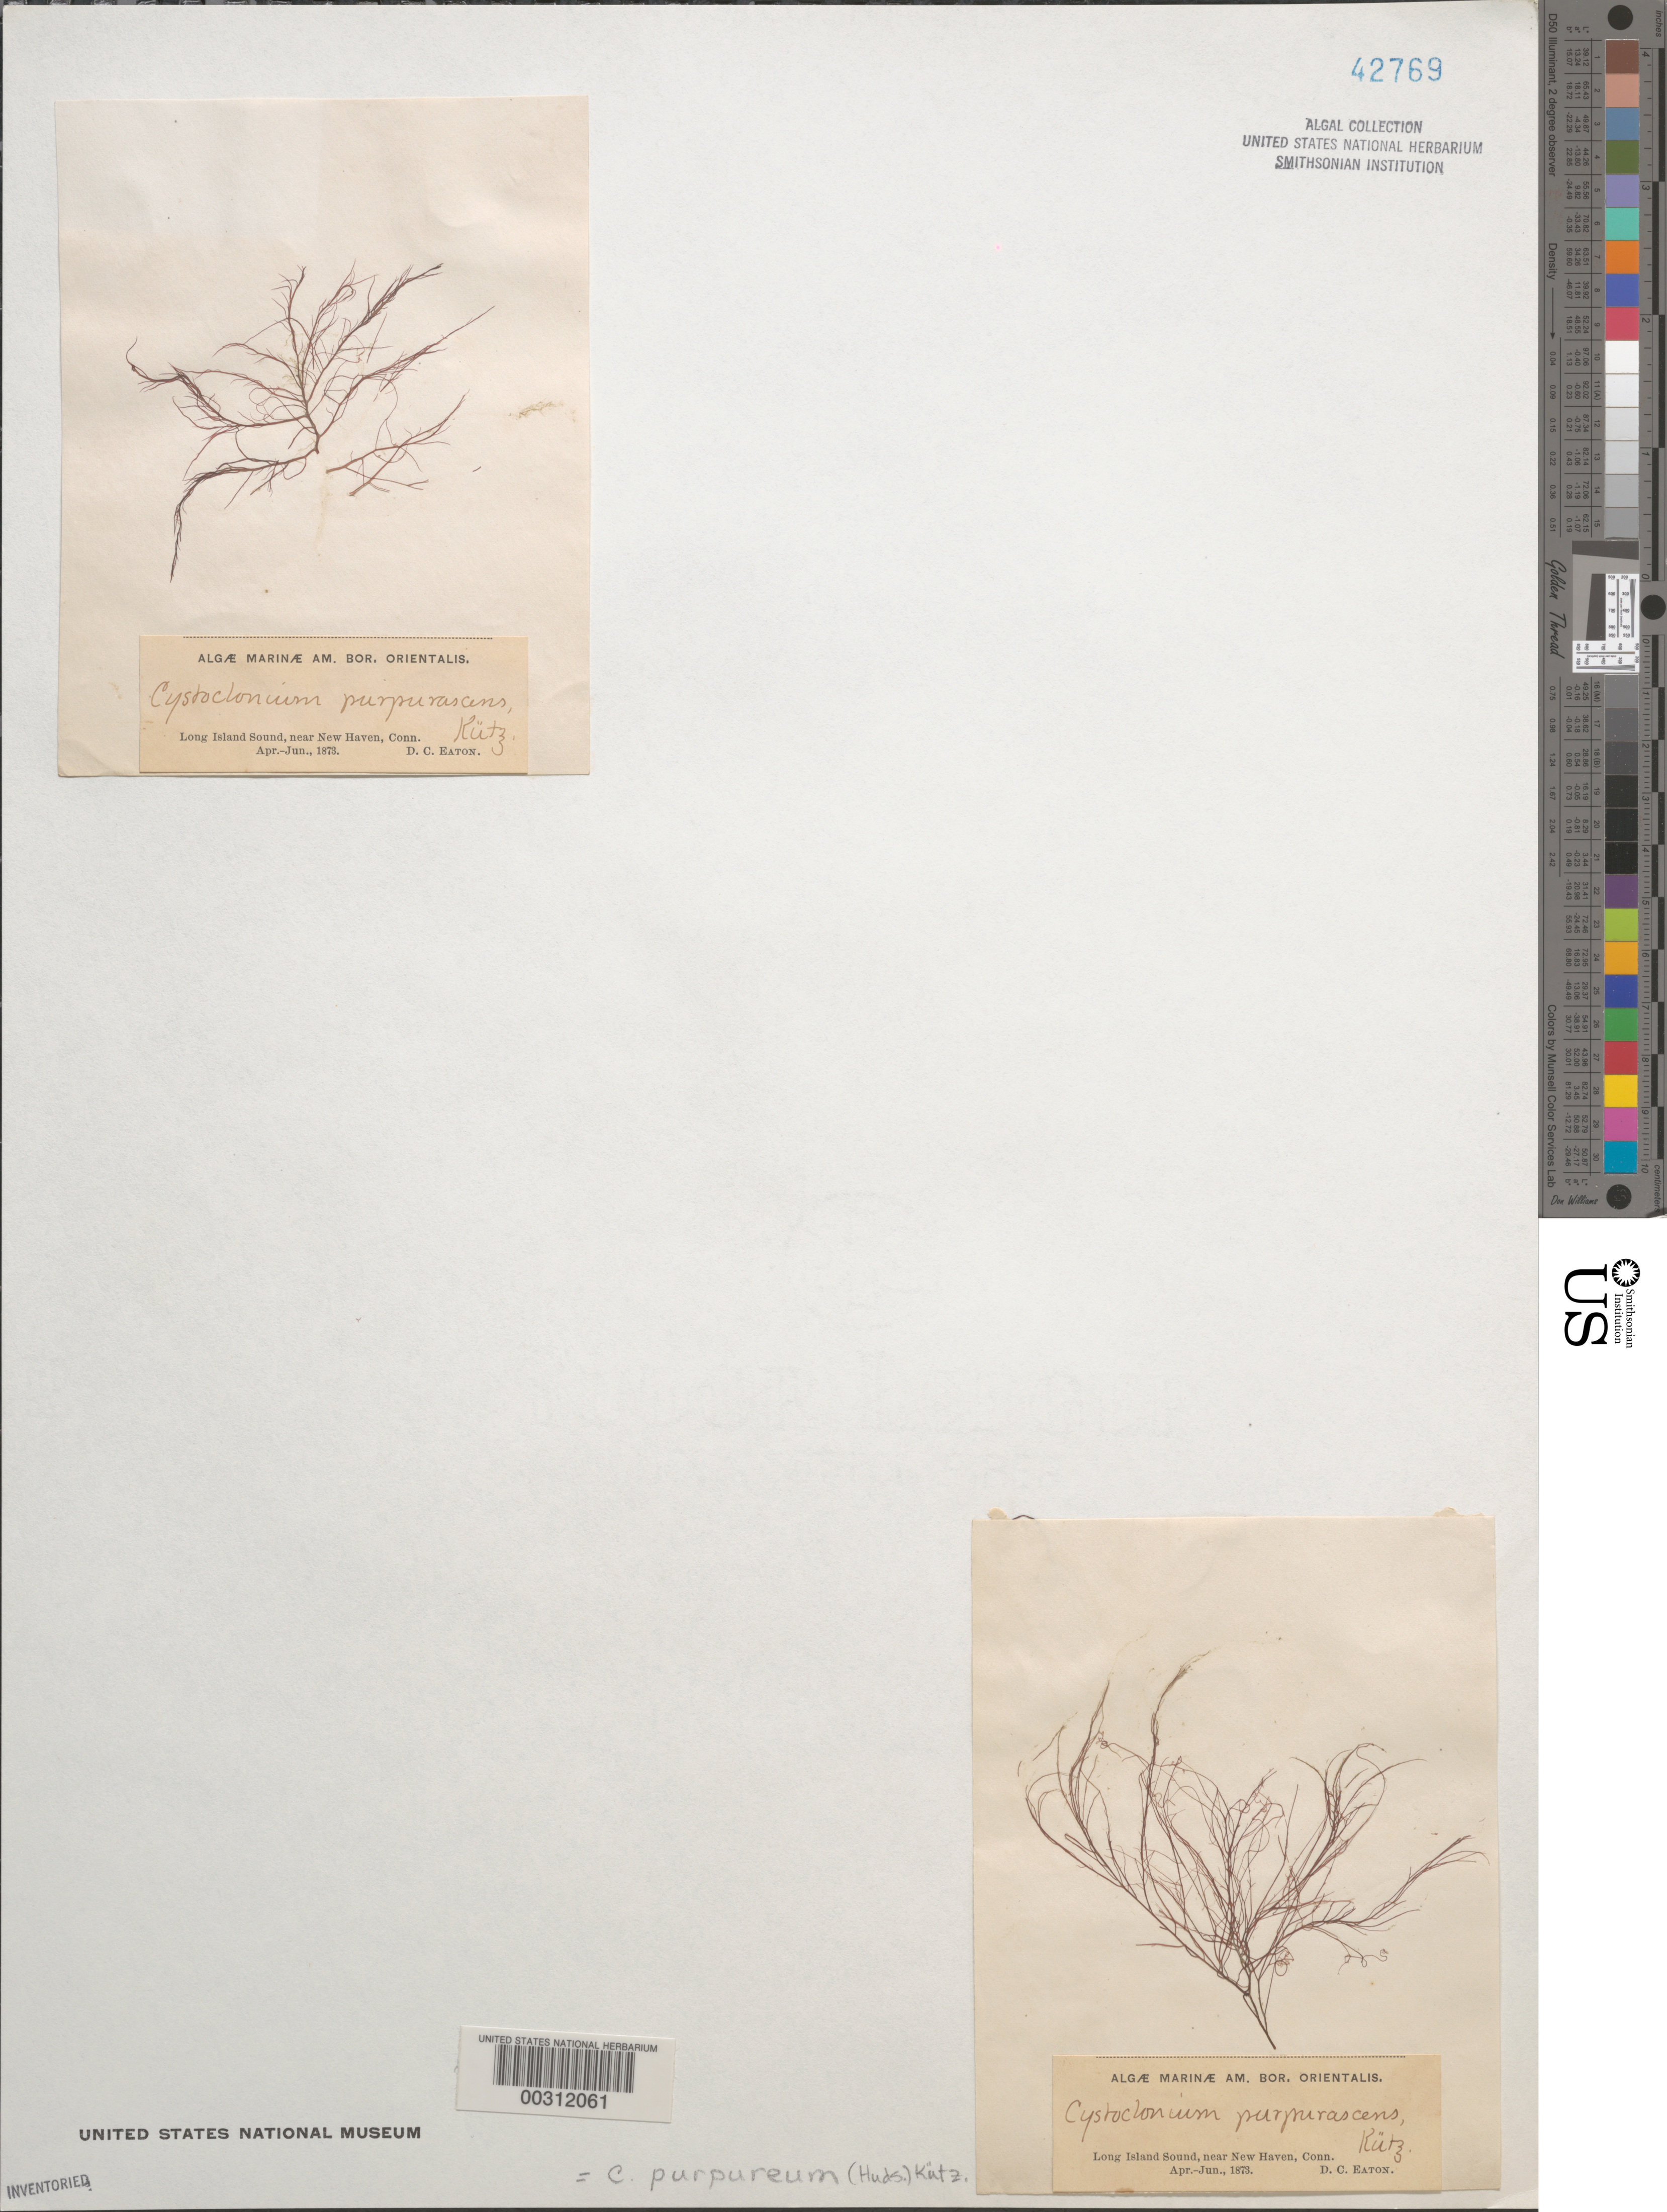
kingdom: Plantae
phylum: Rhodophyta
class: Florideophyceae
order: Gigartinales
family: Cystocloniaceae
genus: Cystoclonium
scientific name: Cystoclonium purpureum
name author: (Huds.) Batters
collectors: D. C. Eaton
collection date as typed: Apr 1873 to -- Jun 1873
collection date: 1873-04/1873-06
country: United States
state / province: Connecticut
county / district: New Haven County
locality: Long Island Sound, near New Haven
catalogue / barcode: US 42769